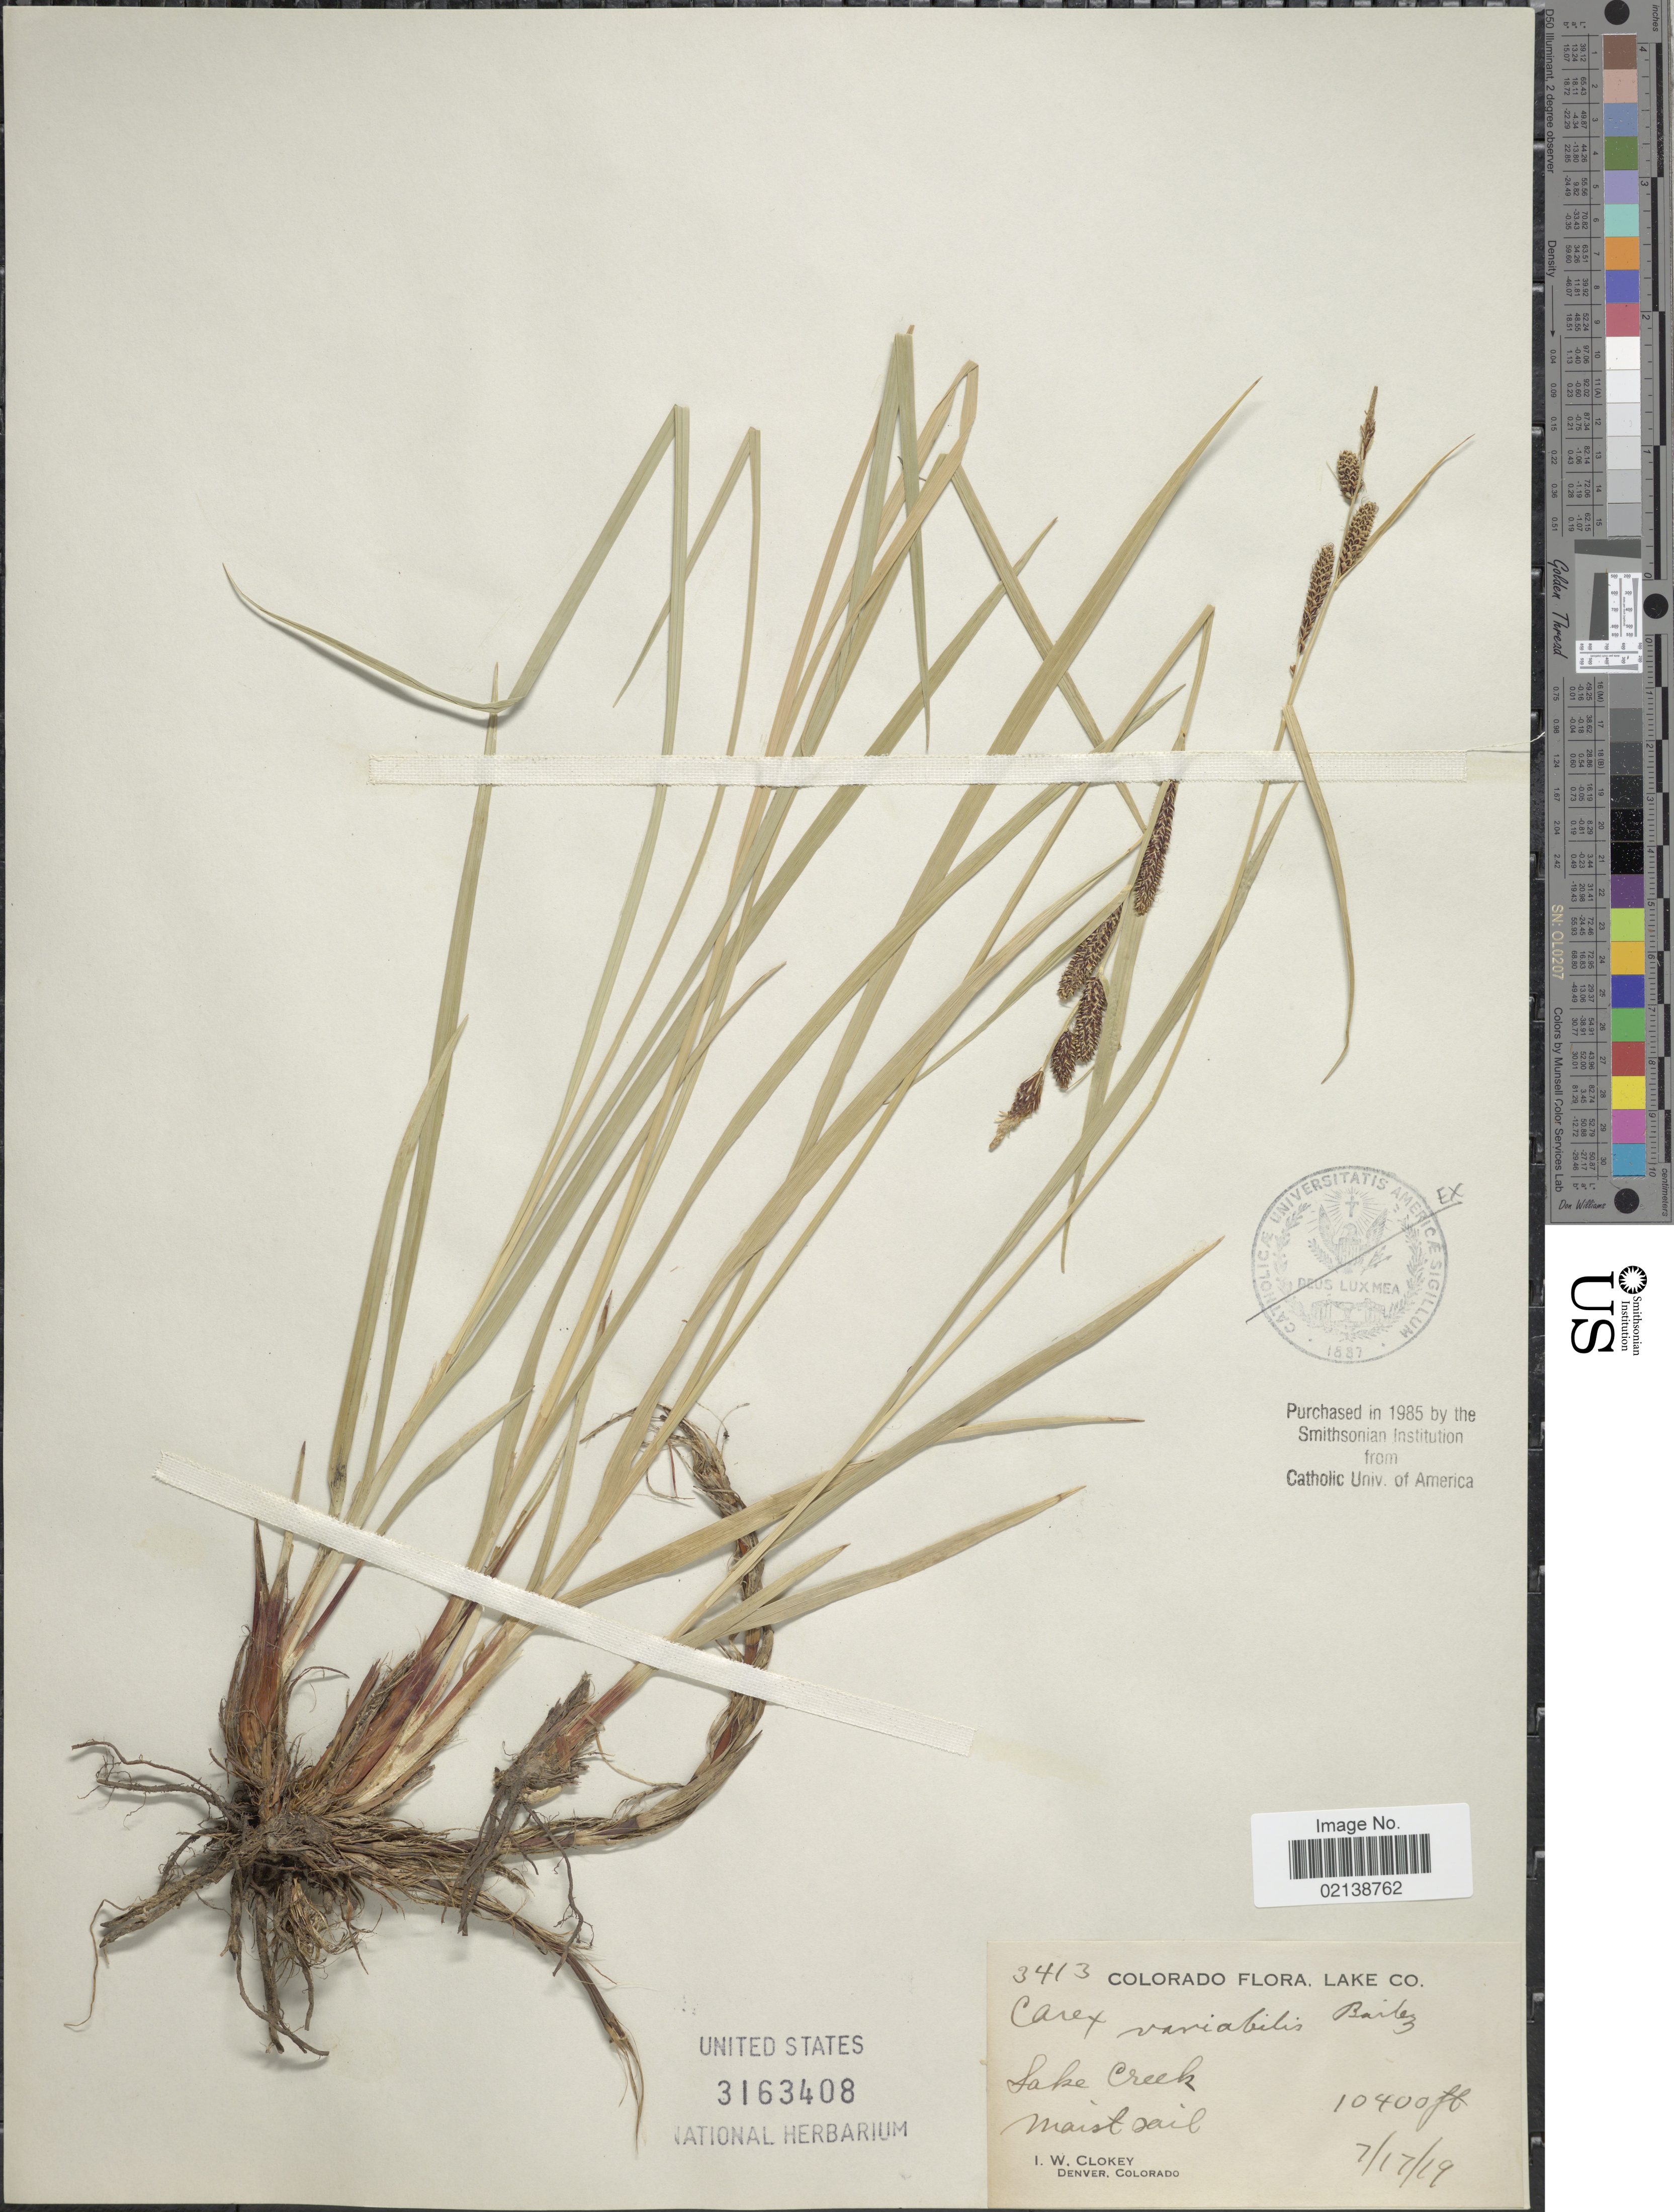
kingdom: Plantae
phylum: Tracheophyta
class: Liliopsida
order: Poales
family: Cyperaceae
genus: Carex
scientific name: Carex aquatilis var. aquatilis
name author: Wahlenb.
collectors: I. W. Clokey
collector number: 3413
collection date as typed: Transcribed d/m/y: 17/7/19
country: United States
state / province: Colorado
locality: Lake Co., Lake Creek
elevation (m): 3170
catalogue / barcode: US 3163408